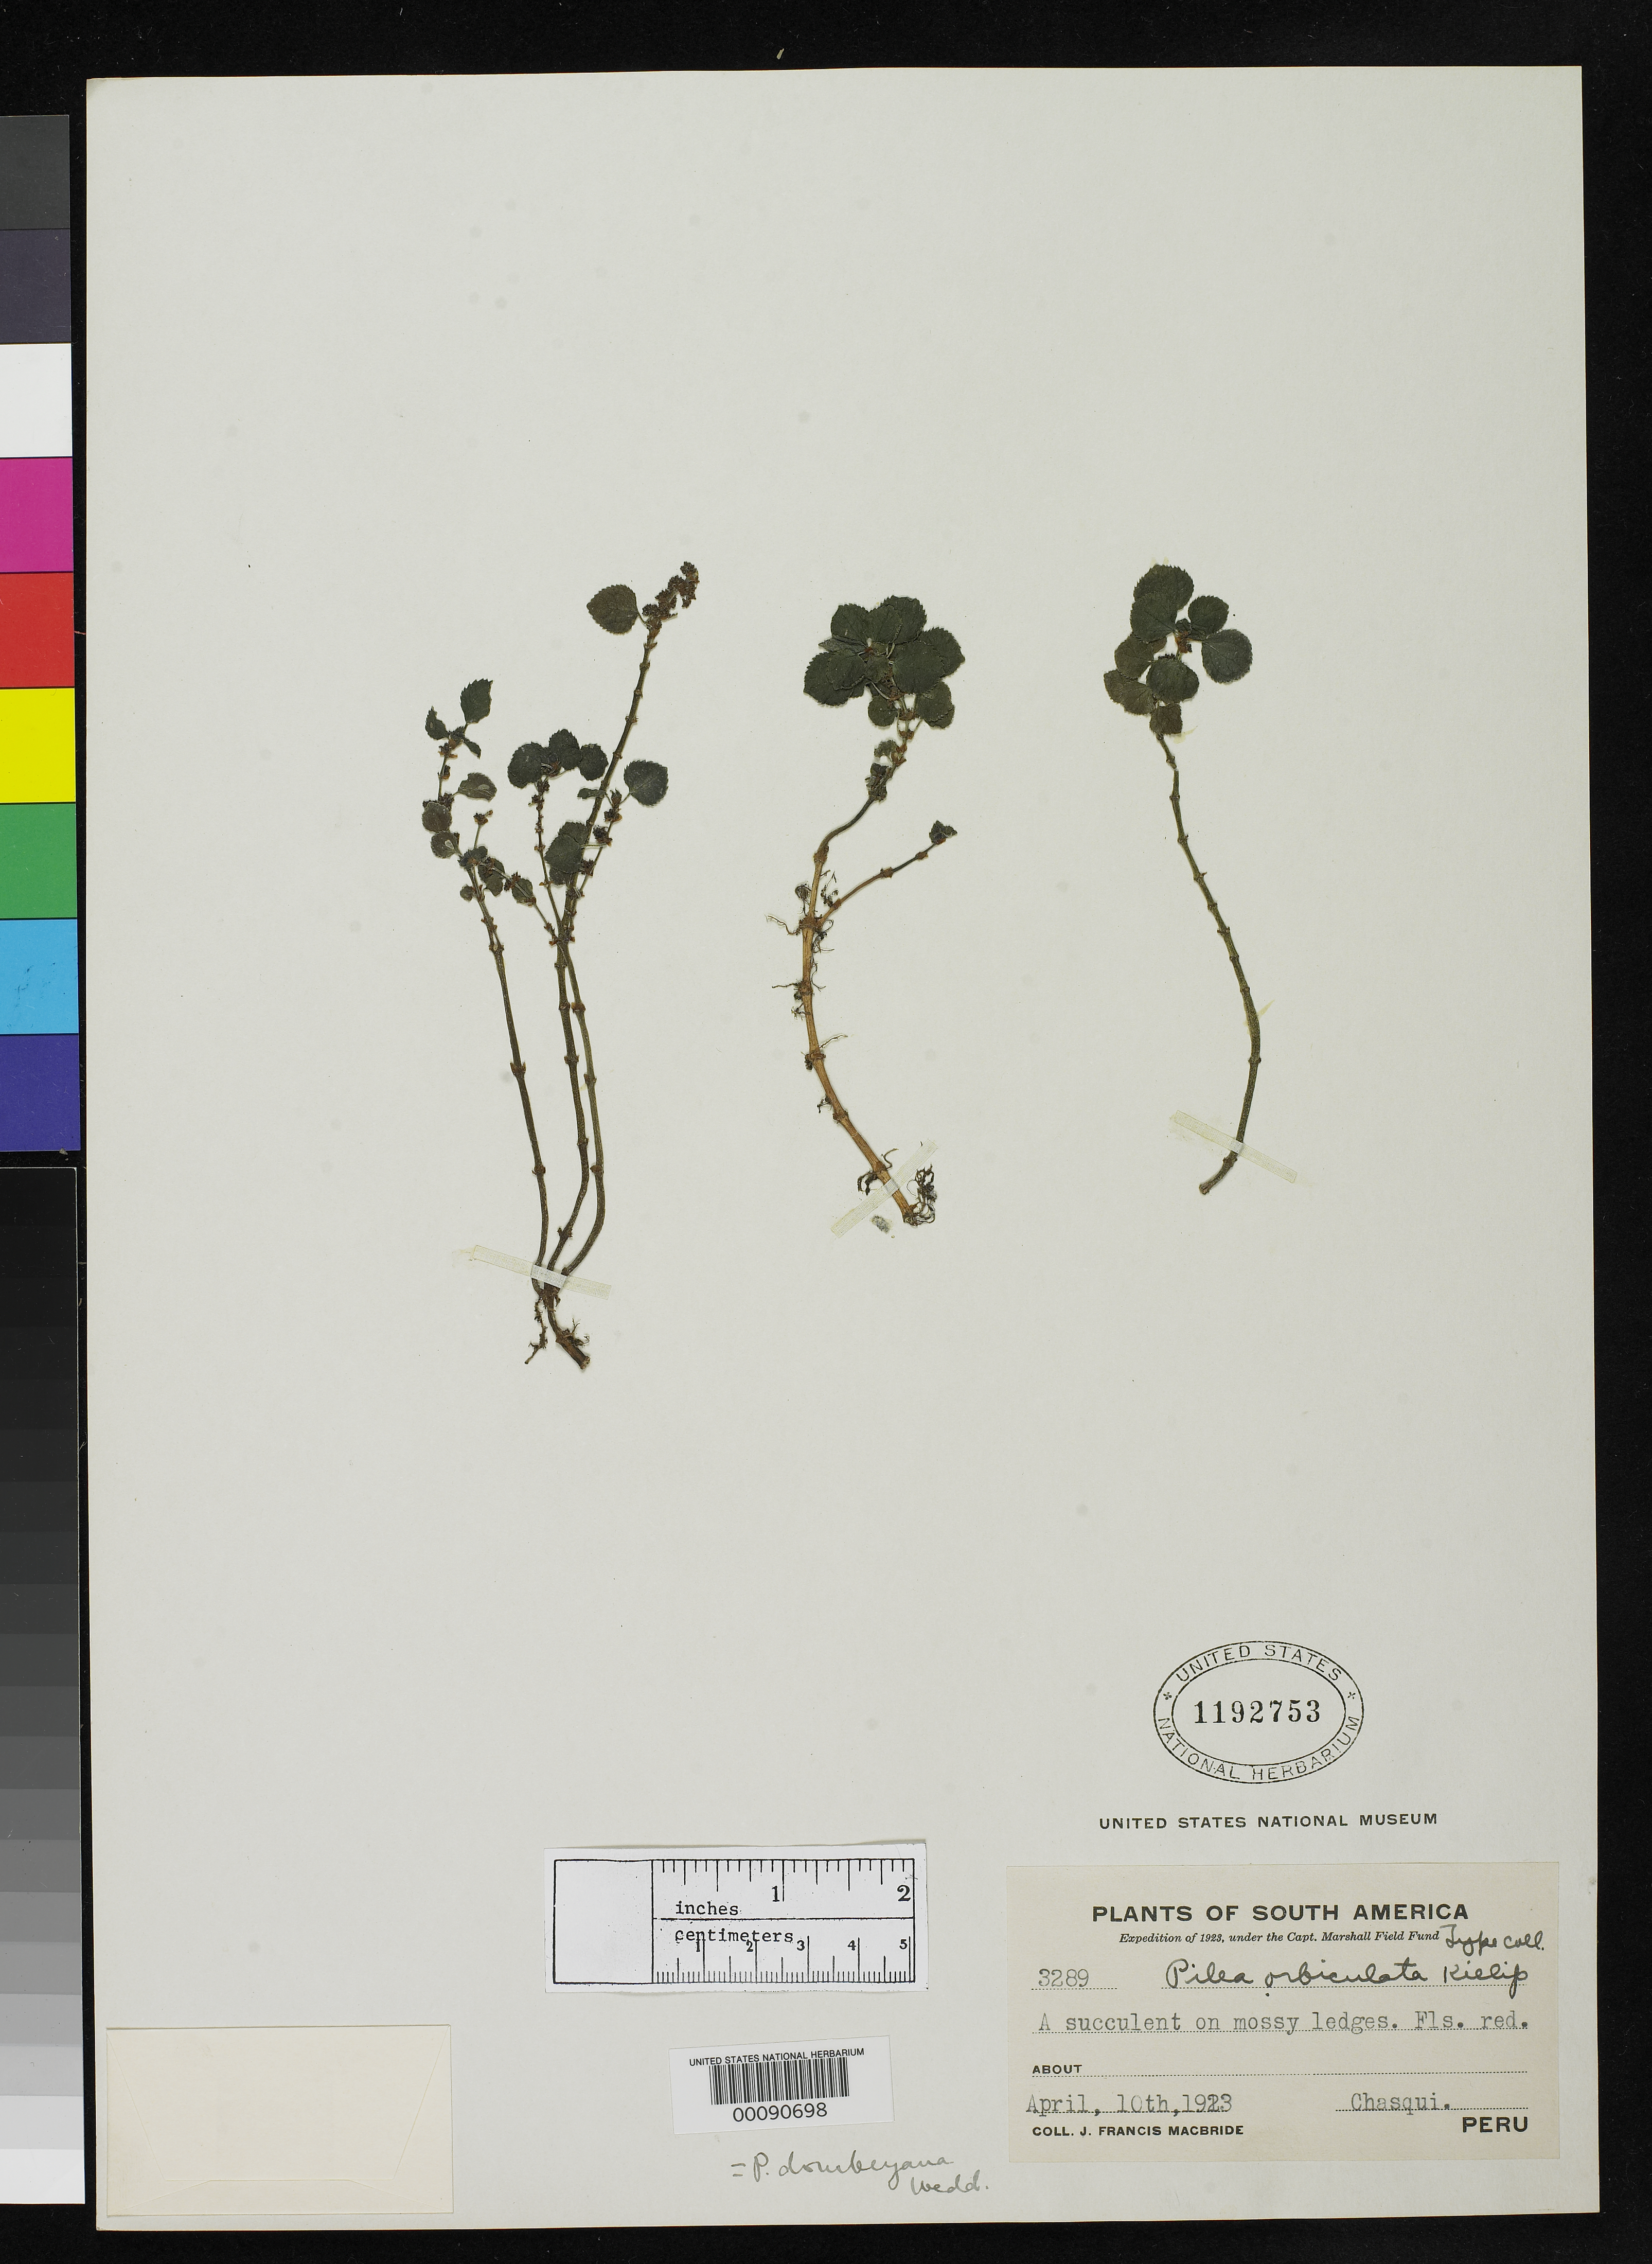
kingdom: Plantae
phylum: Tracheophyta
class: Magnoliopsida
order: Rosales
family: Urticaceae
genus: Pilea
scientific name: Pilea orbiculata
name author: Killip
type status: Isotype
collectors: J. F. Macbride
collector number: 3289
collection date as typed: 10 Apr 1923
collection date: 1923-04-10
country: Peru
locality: Chasqui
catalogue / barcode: US 1192753